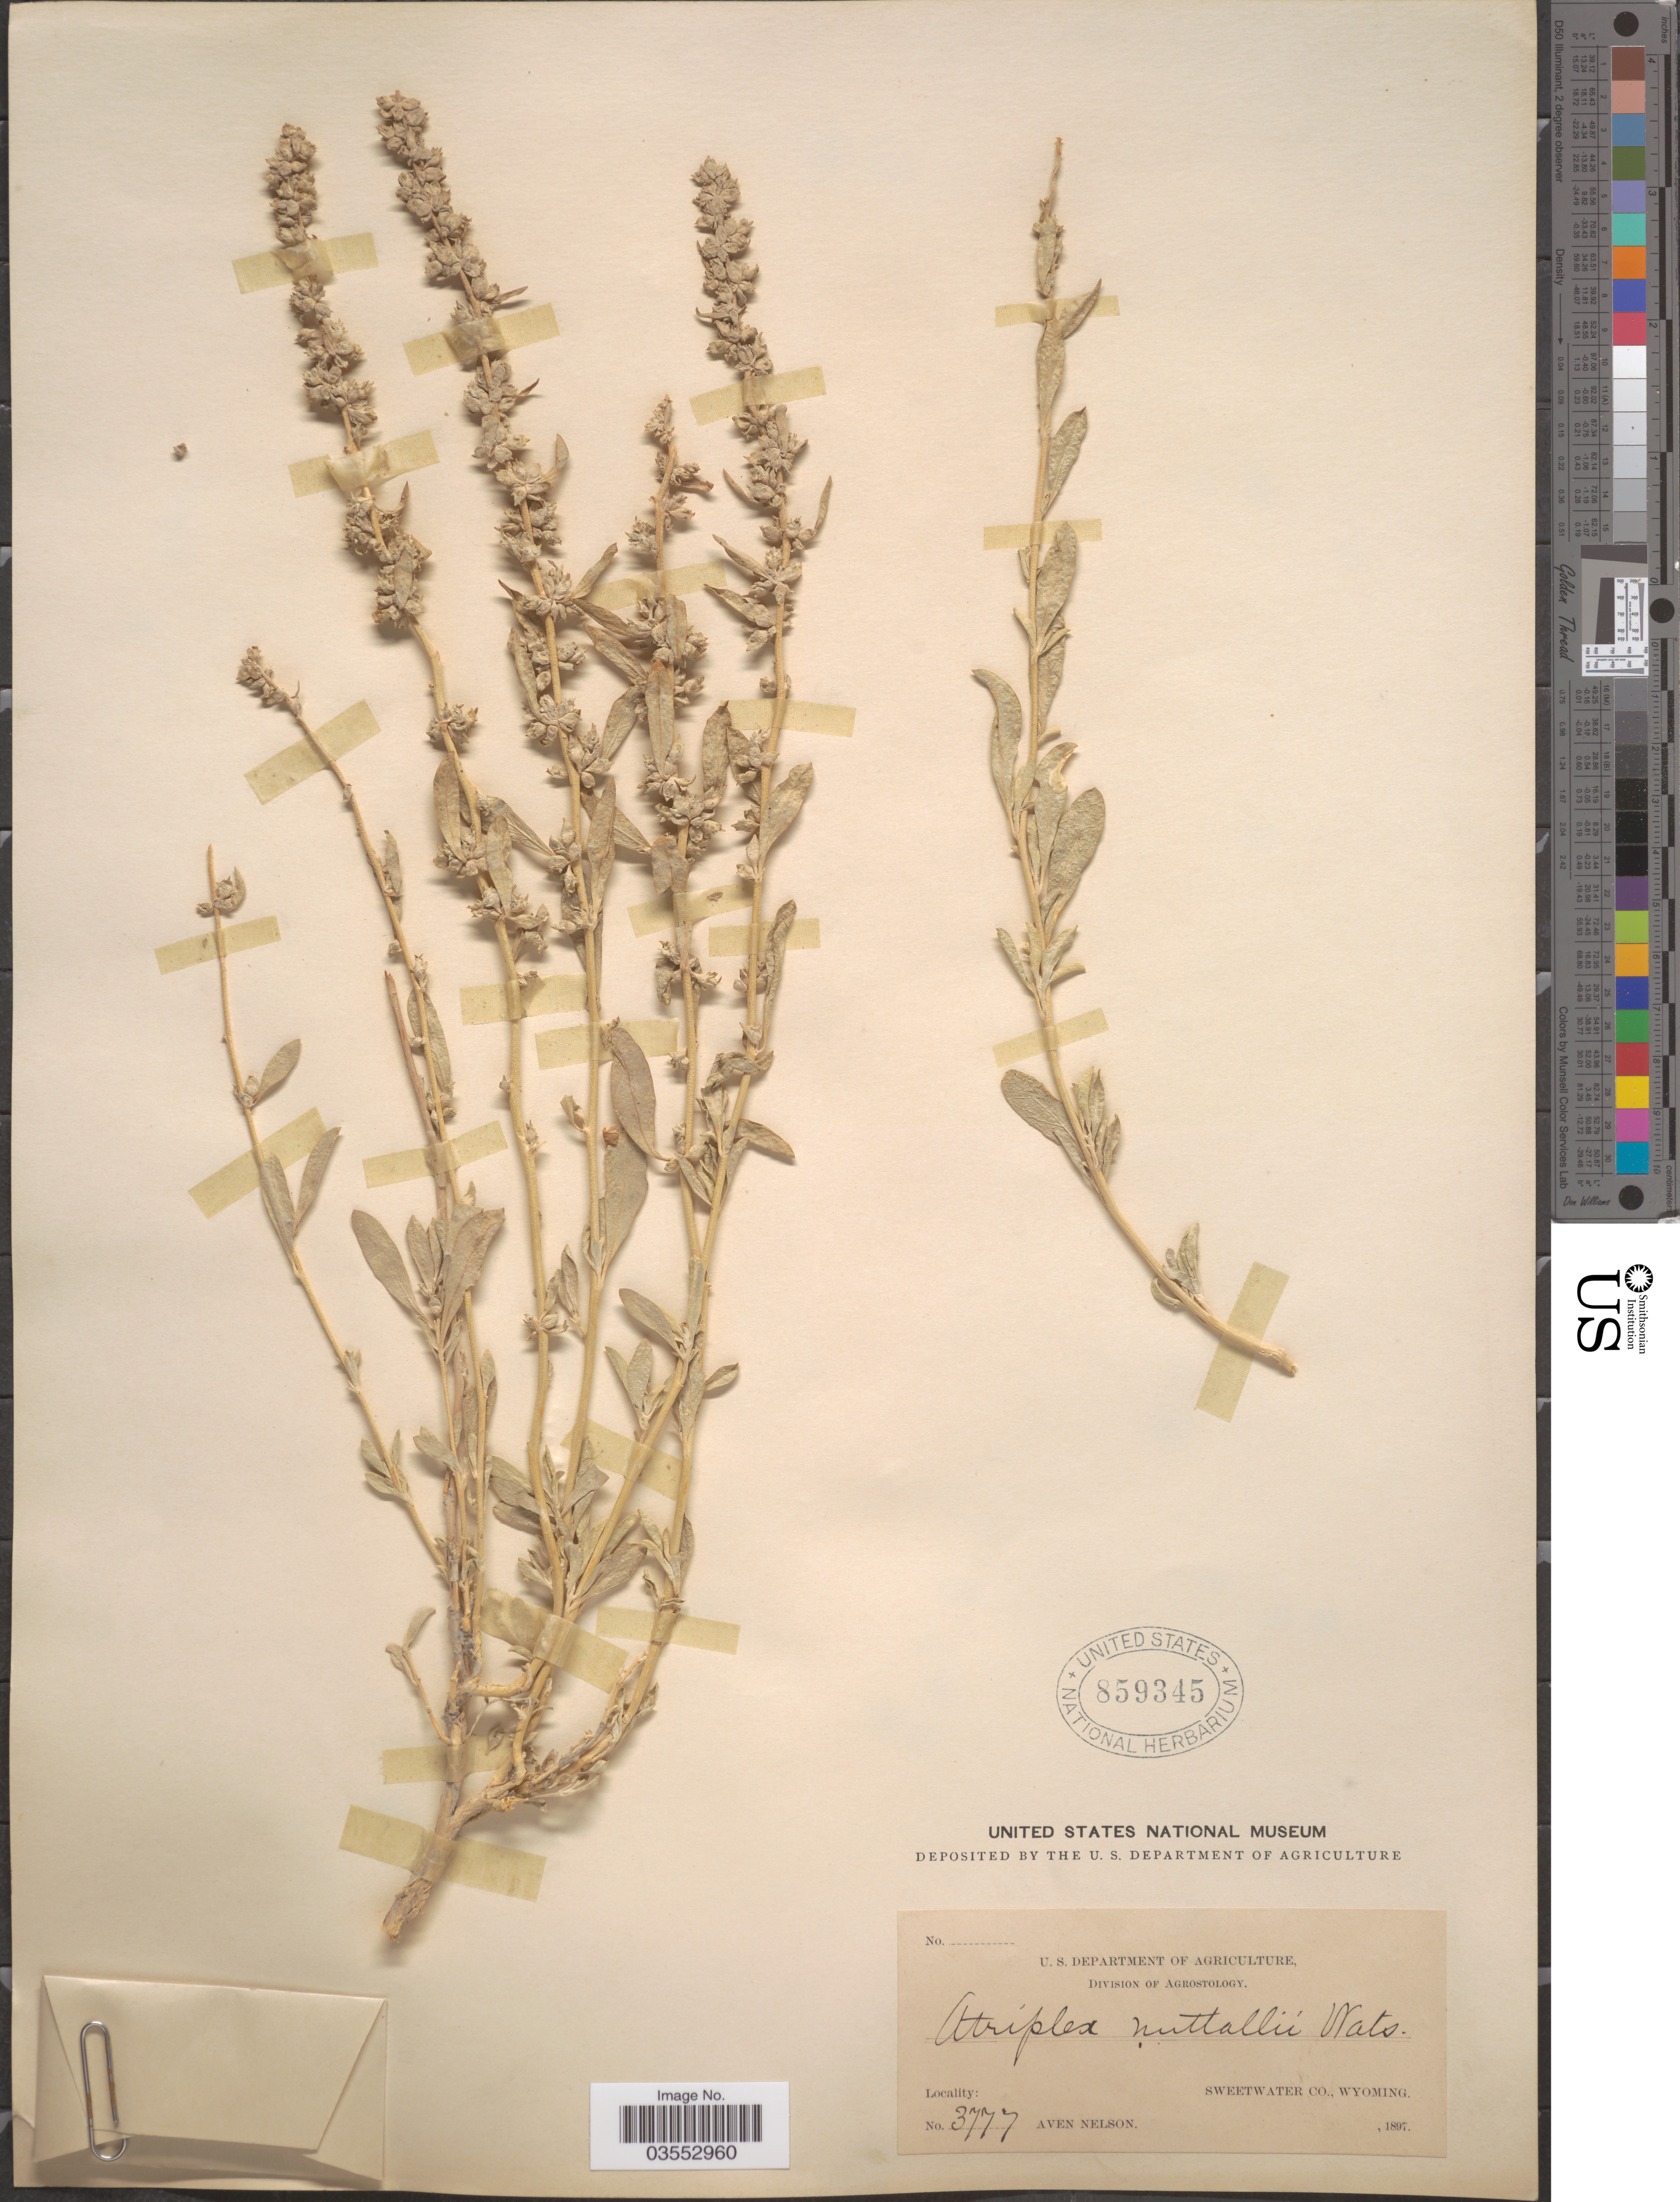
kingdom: Plantae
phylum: Tracheophyta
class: Magnoliopsida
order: Caryophyllales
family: Amaranthaceae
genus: Atriplex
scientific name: Atriplex tridentata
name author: Kuntze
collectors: A. Nelson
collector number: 3777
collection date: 1897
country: United States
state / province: Wyoming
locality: Sweetwater Co.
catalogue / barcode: US 859345